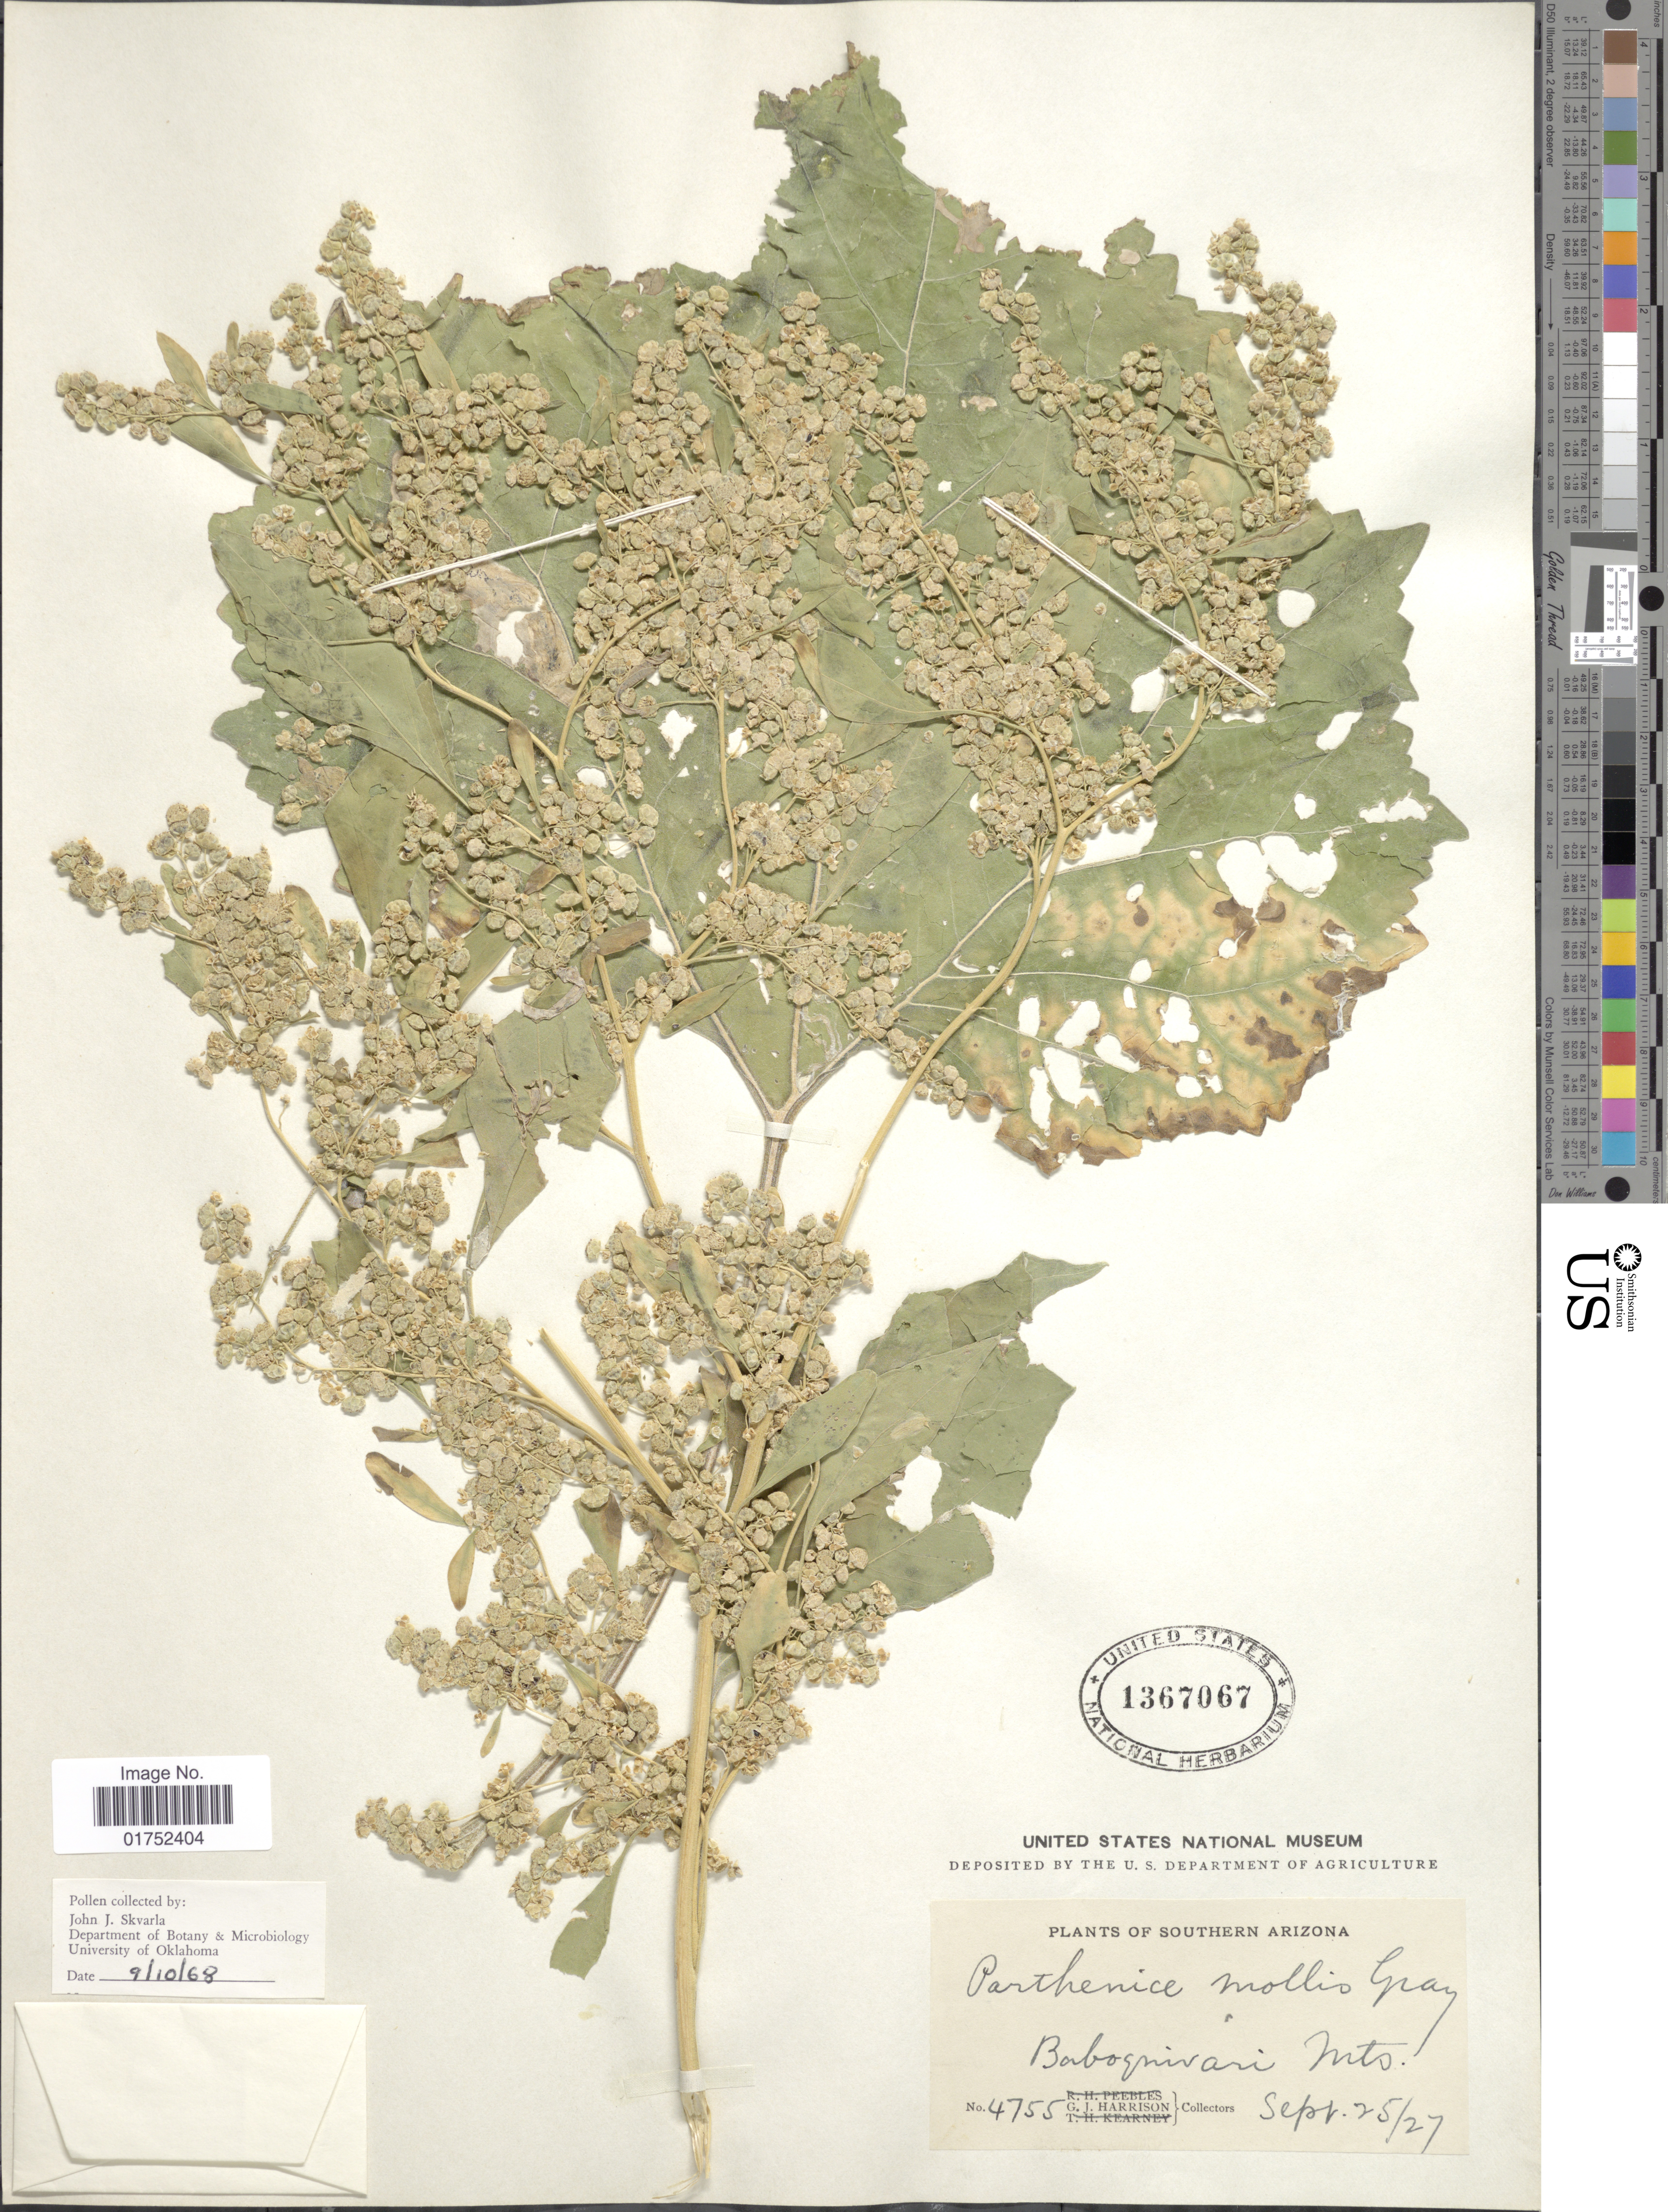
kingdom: Plantae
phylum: Tracheophyta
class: Magnoliopsida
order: Asterales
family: Asteraceae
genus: Parthenice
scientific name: Parthenice mollis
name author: A. Gray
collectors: G. J. Harrison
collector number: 4755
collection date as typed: Transcribed d/m/y: 25/9/27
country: United States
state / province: Arizona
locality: Southern Arizona, Baboquivari Mts.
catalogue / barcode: US 1367067